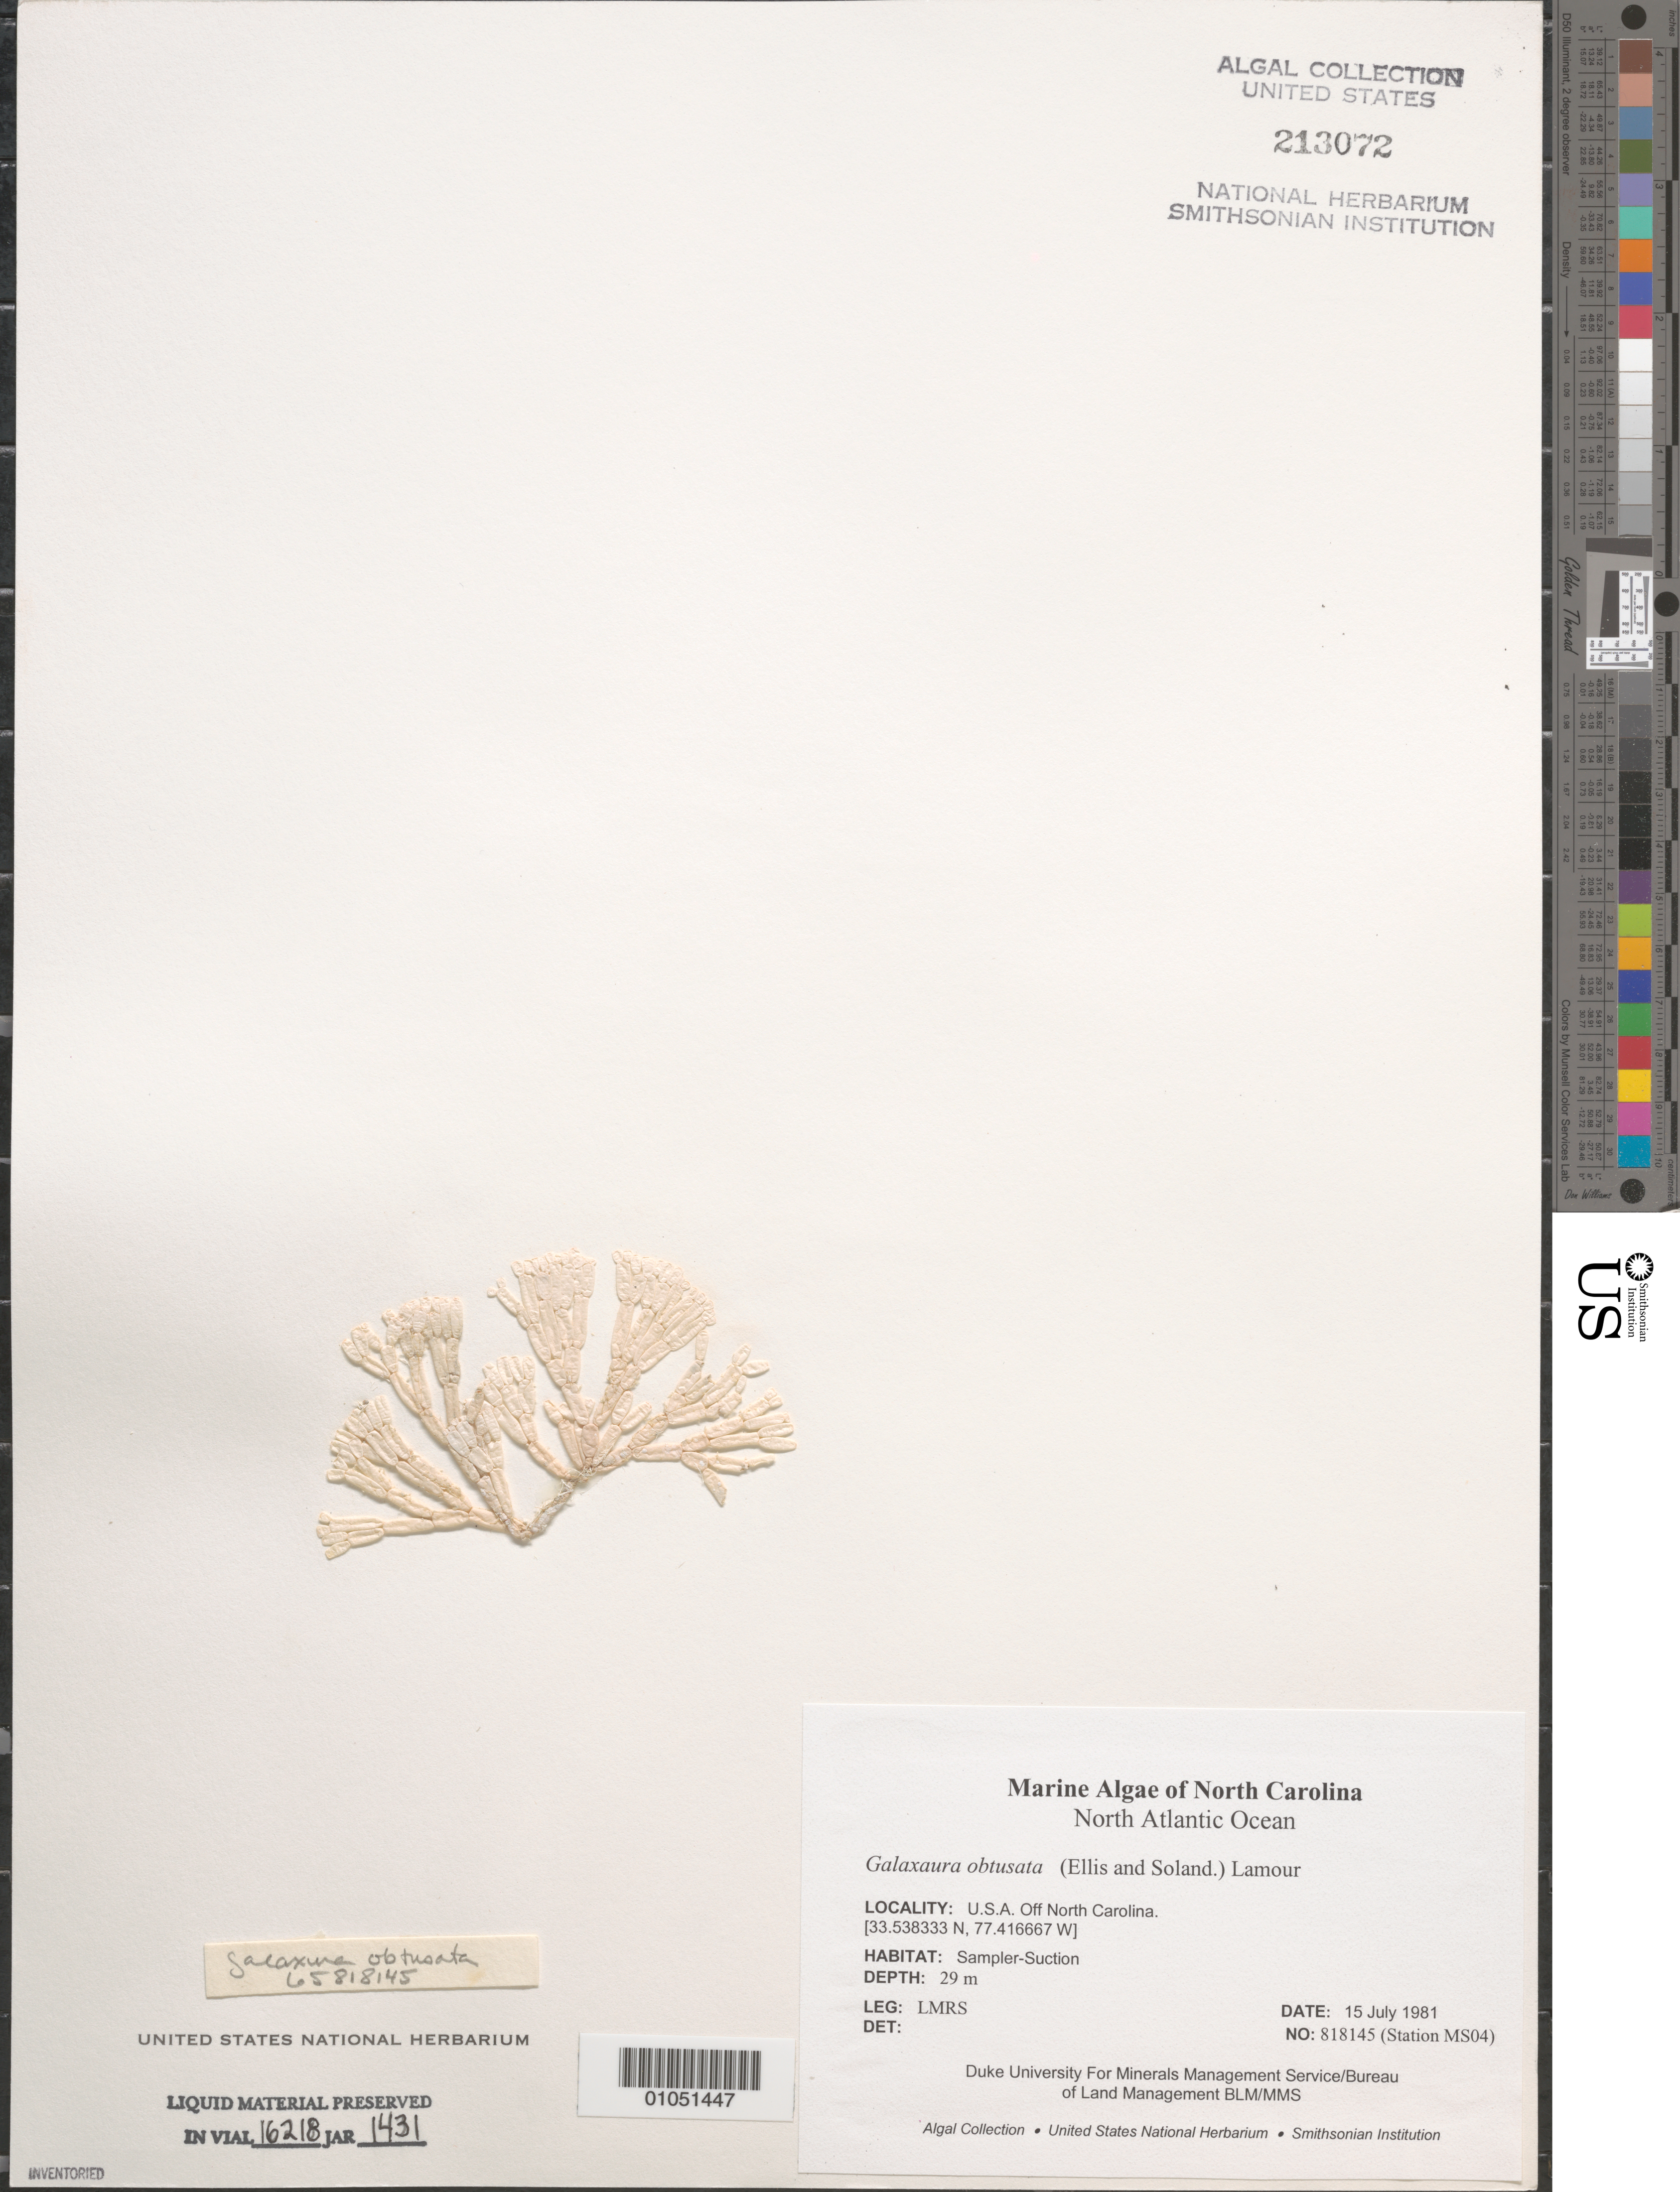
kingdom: Plantae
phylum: Rhodophyta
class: Florideophyceae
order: Nemaliales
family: Galaxauraceae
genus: Dichotomaria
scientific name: Dichotomaria obtusata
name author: (Ellis & Sol.) Lam.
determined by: Algae name updating Project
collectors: LMRS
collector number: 818145 (Station MS04)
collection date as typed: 15 Jul 1981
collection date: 1981-07-15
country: United States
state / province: North Carolina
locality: North Atlantic Ocean off North Carolina coast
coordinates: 33.538333 N, 77.416667 W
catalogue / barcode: US 213072